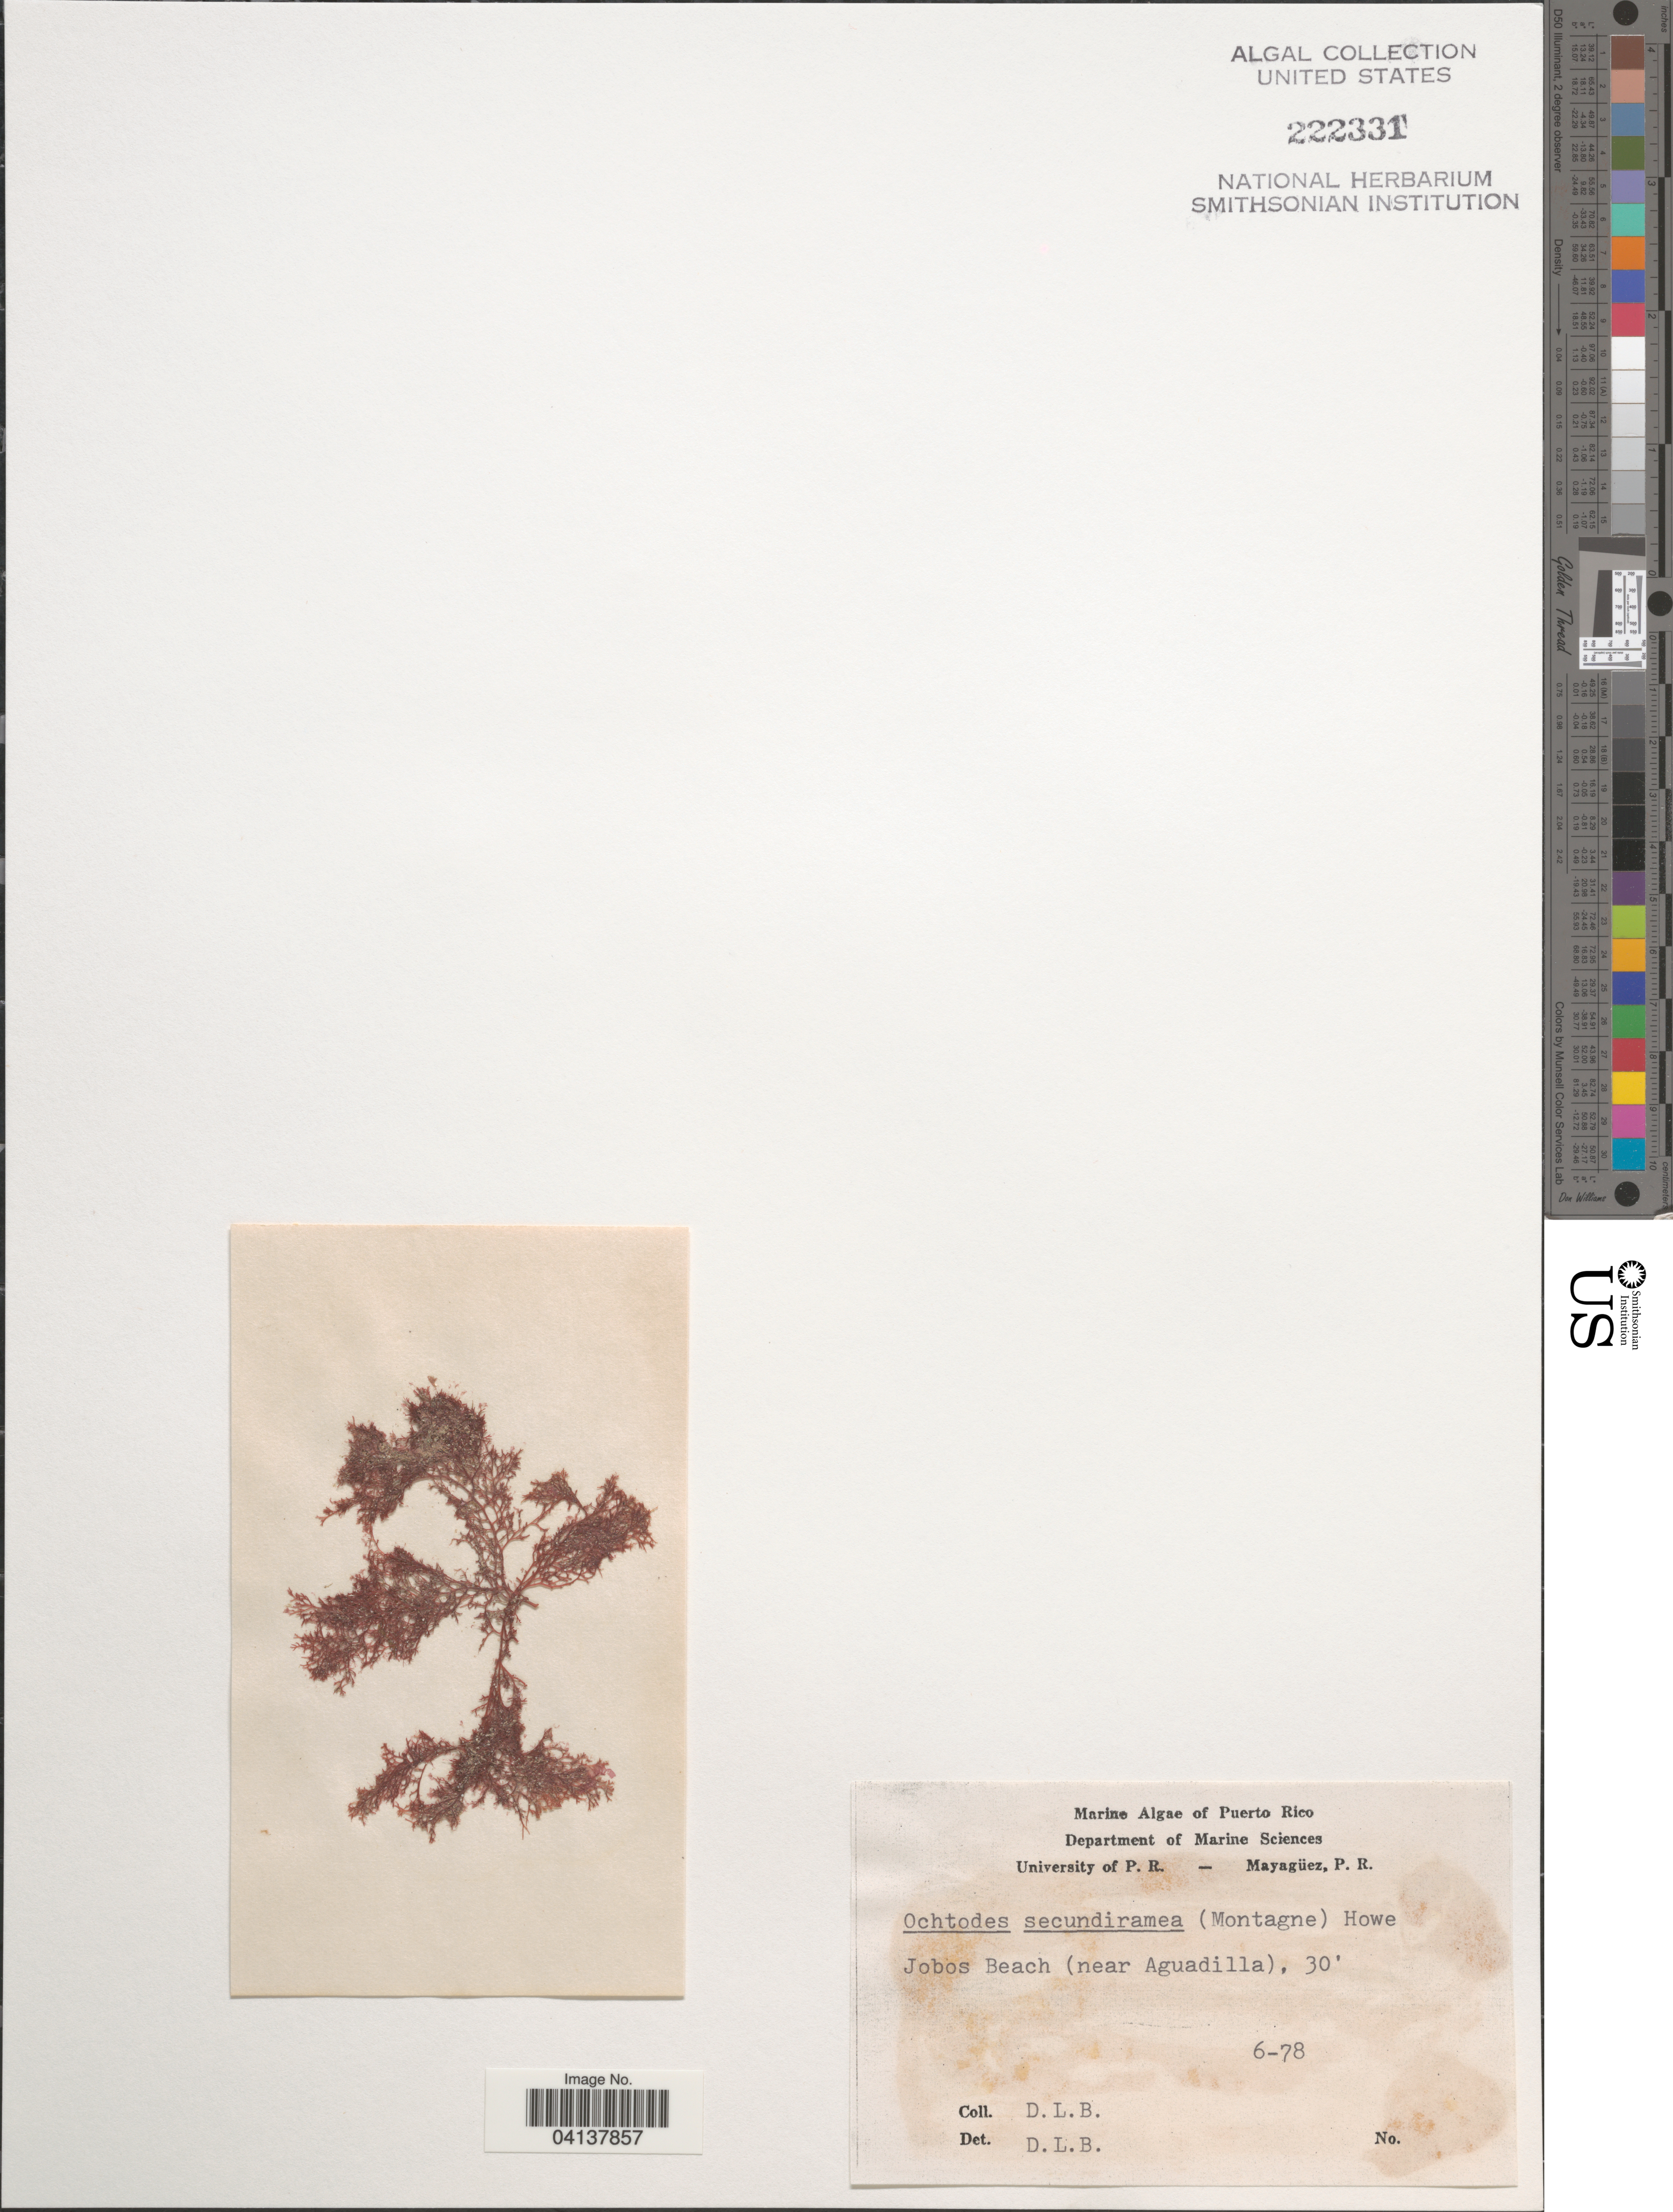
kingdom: Plantae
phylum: Rhodophyta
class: Florideophyceae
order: Gigartinales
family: Rhizophyllidaceae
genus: Ochtodes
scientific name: Ochtodes secundiramea, ined.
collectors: D. L. B.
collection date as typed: Transcribed d/m/y: /6/78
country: Puerto Rico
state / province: Aguadilla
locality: Jobos Beach (near Aguadilla).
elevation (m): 9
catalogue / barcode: US 222331